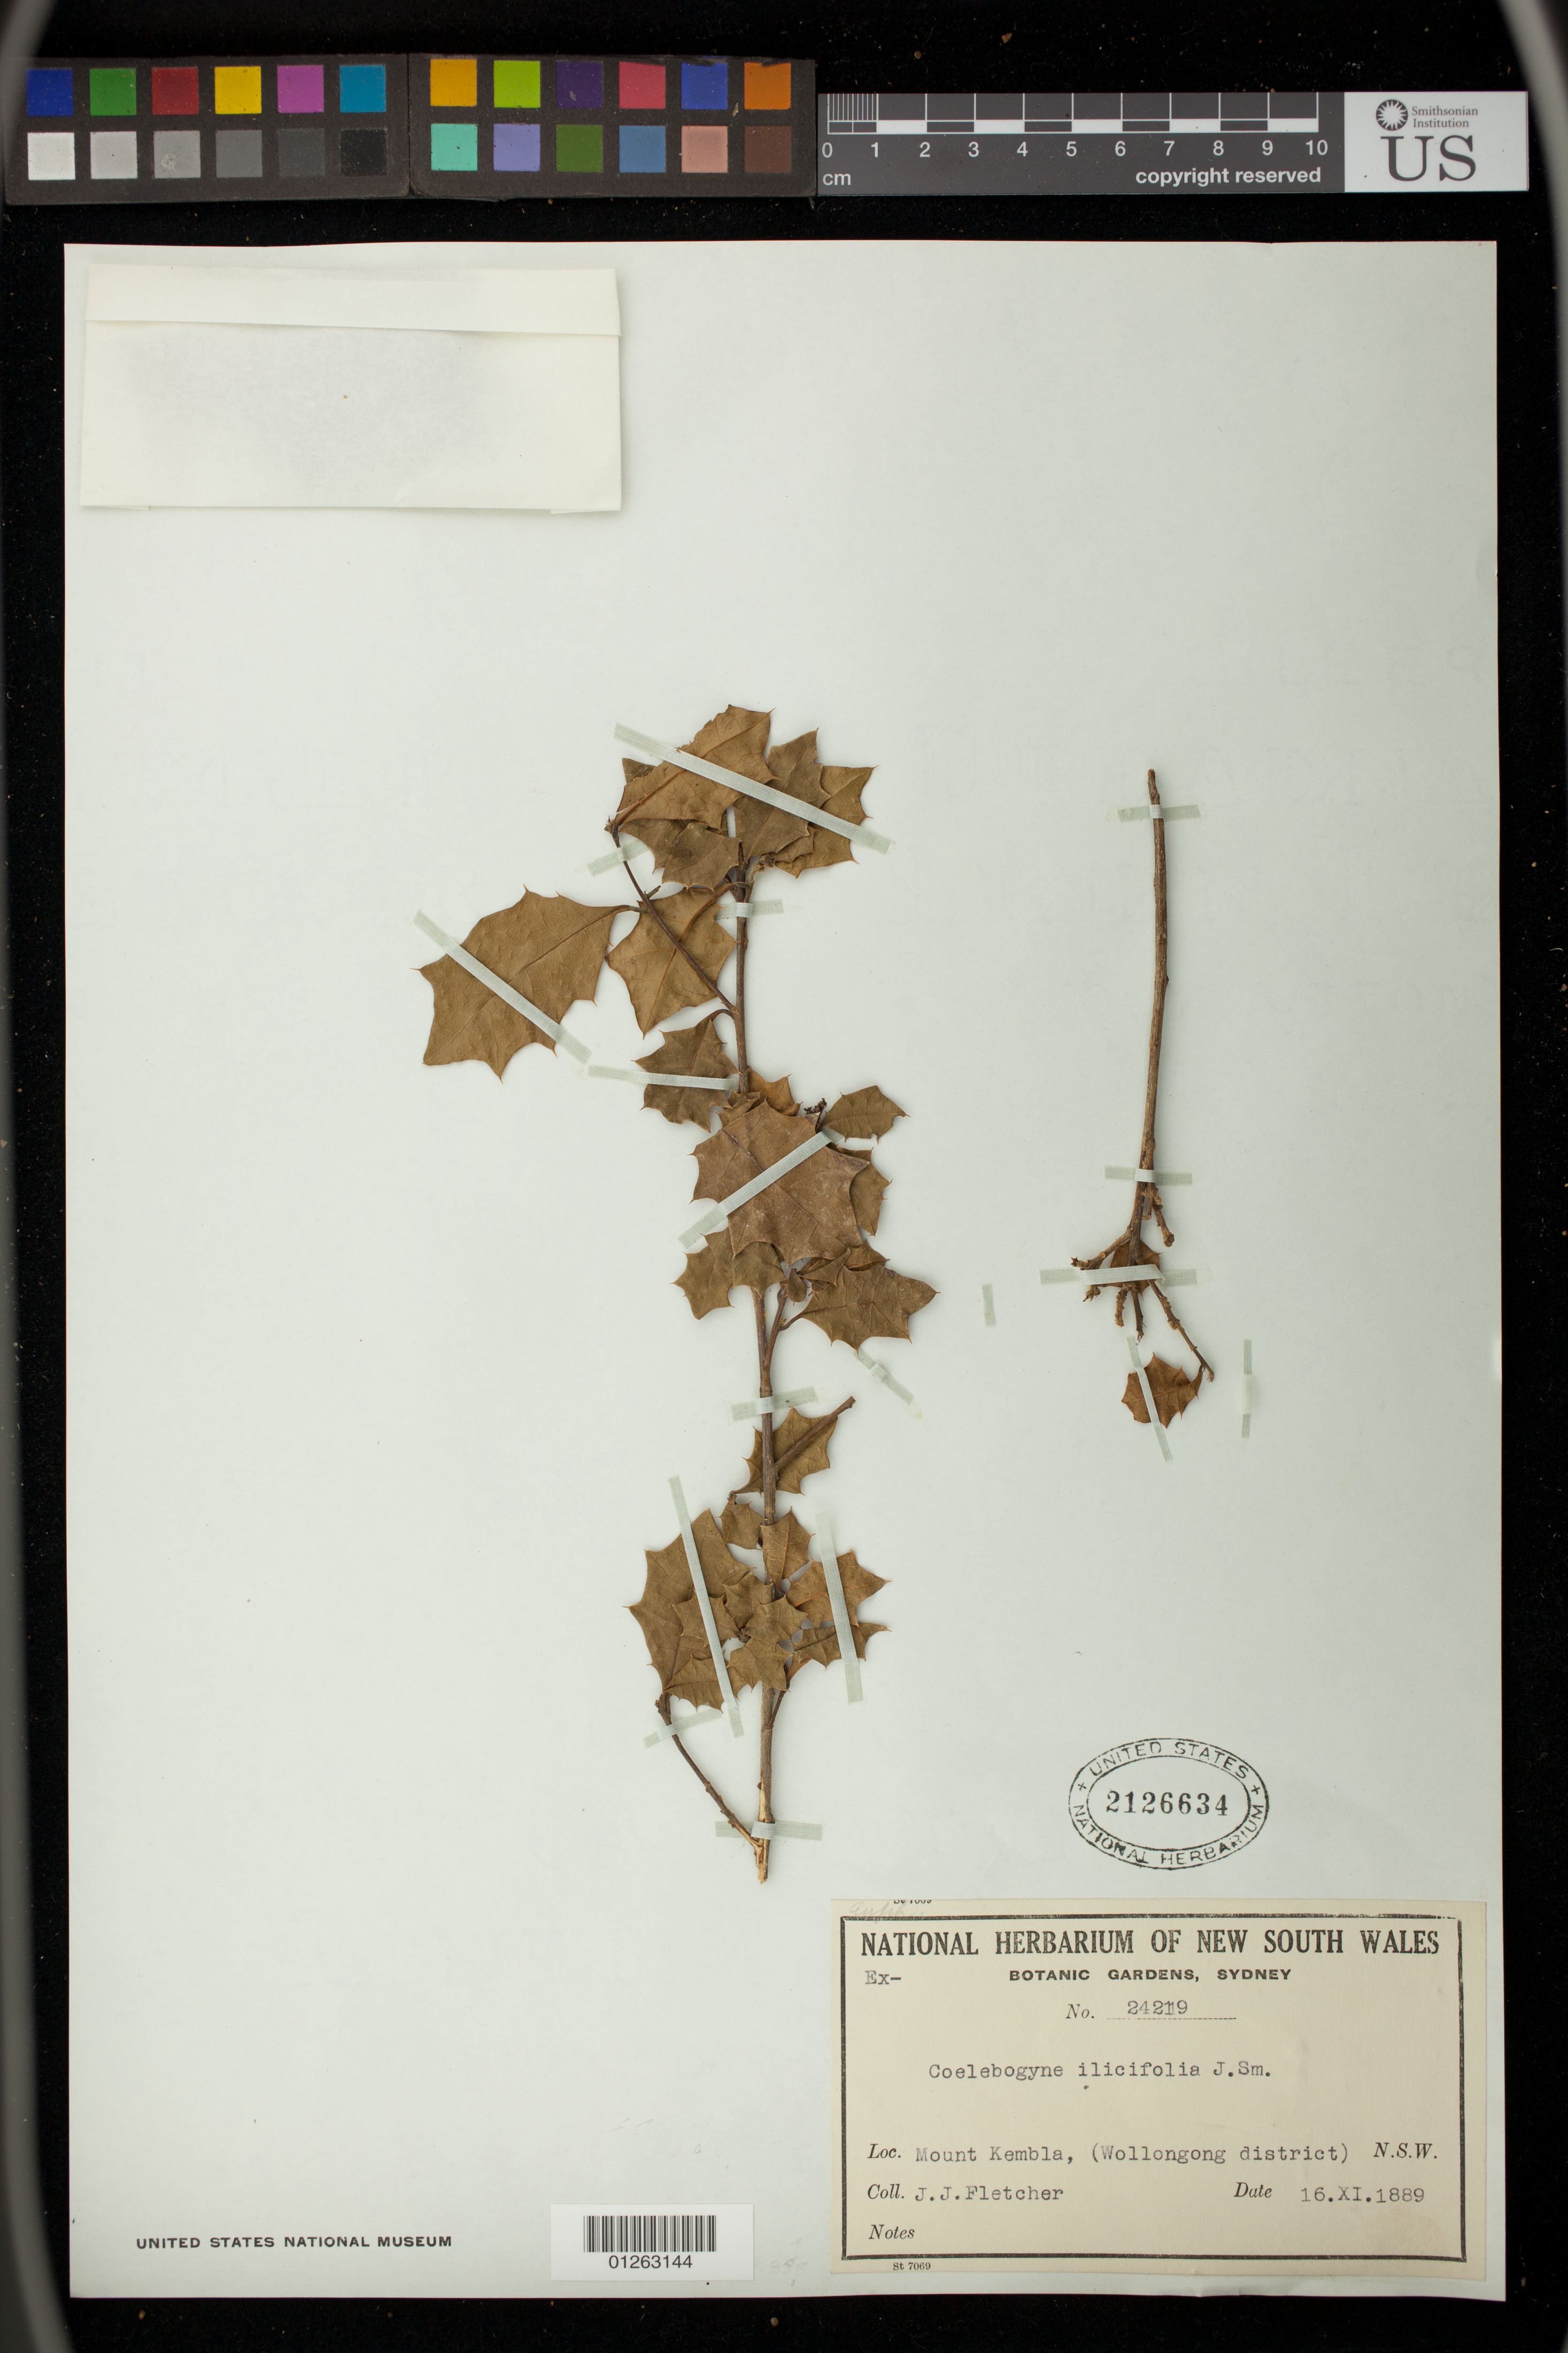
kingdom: Plantae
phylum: Tracheophyta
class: Magnoliopsida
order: Malpighiales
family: Euphorbiaceae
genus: Alchornea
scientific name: Alchornea ilicifolia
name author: (Js. Sm.) Müll. Arg.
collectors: J. Fletcher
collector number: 24219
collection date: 1889-11-16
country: Australia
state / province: New South Wales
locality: Mount Kembla, (Wollongong district)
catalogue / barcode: US 2126634